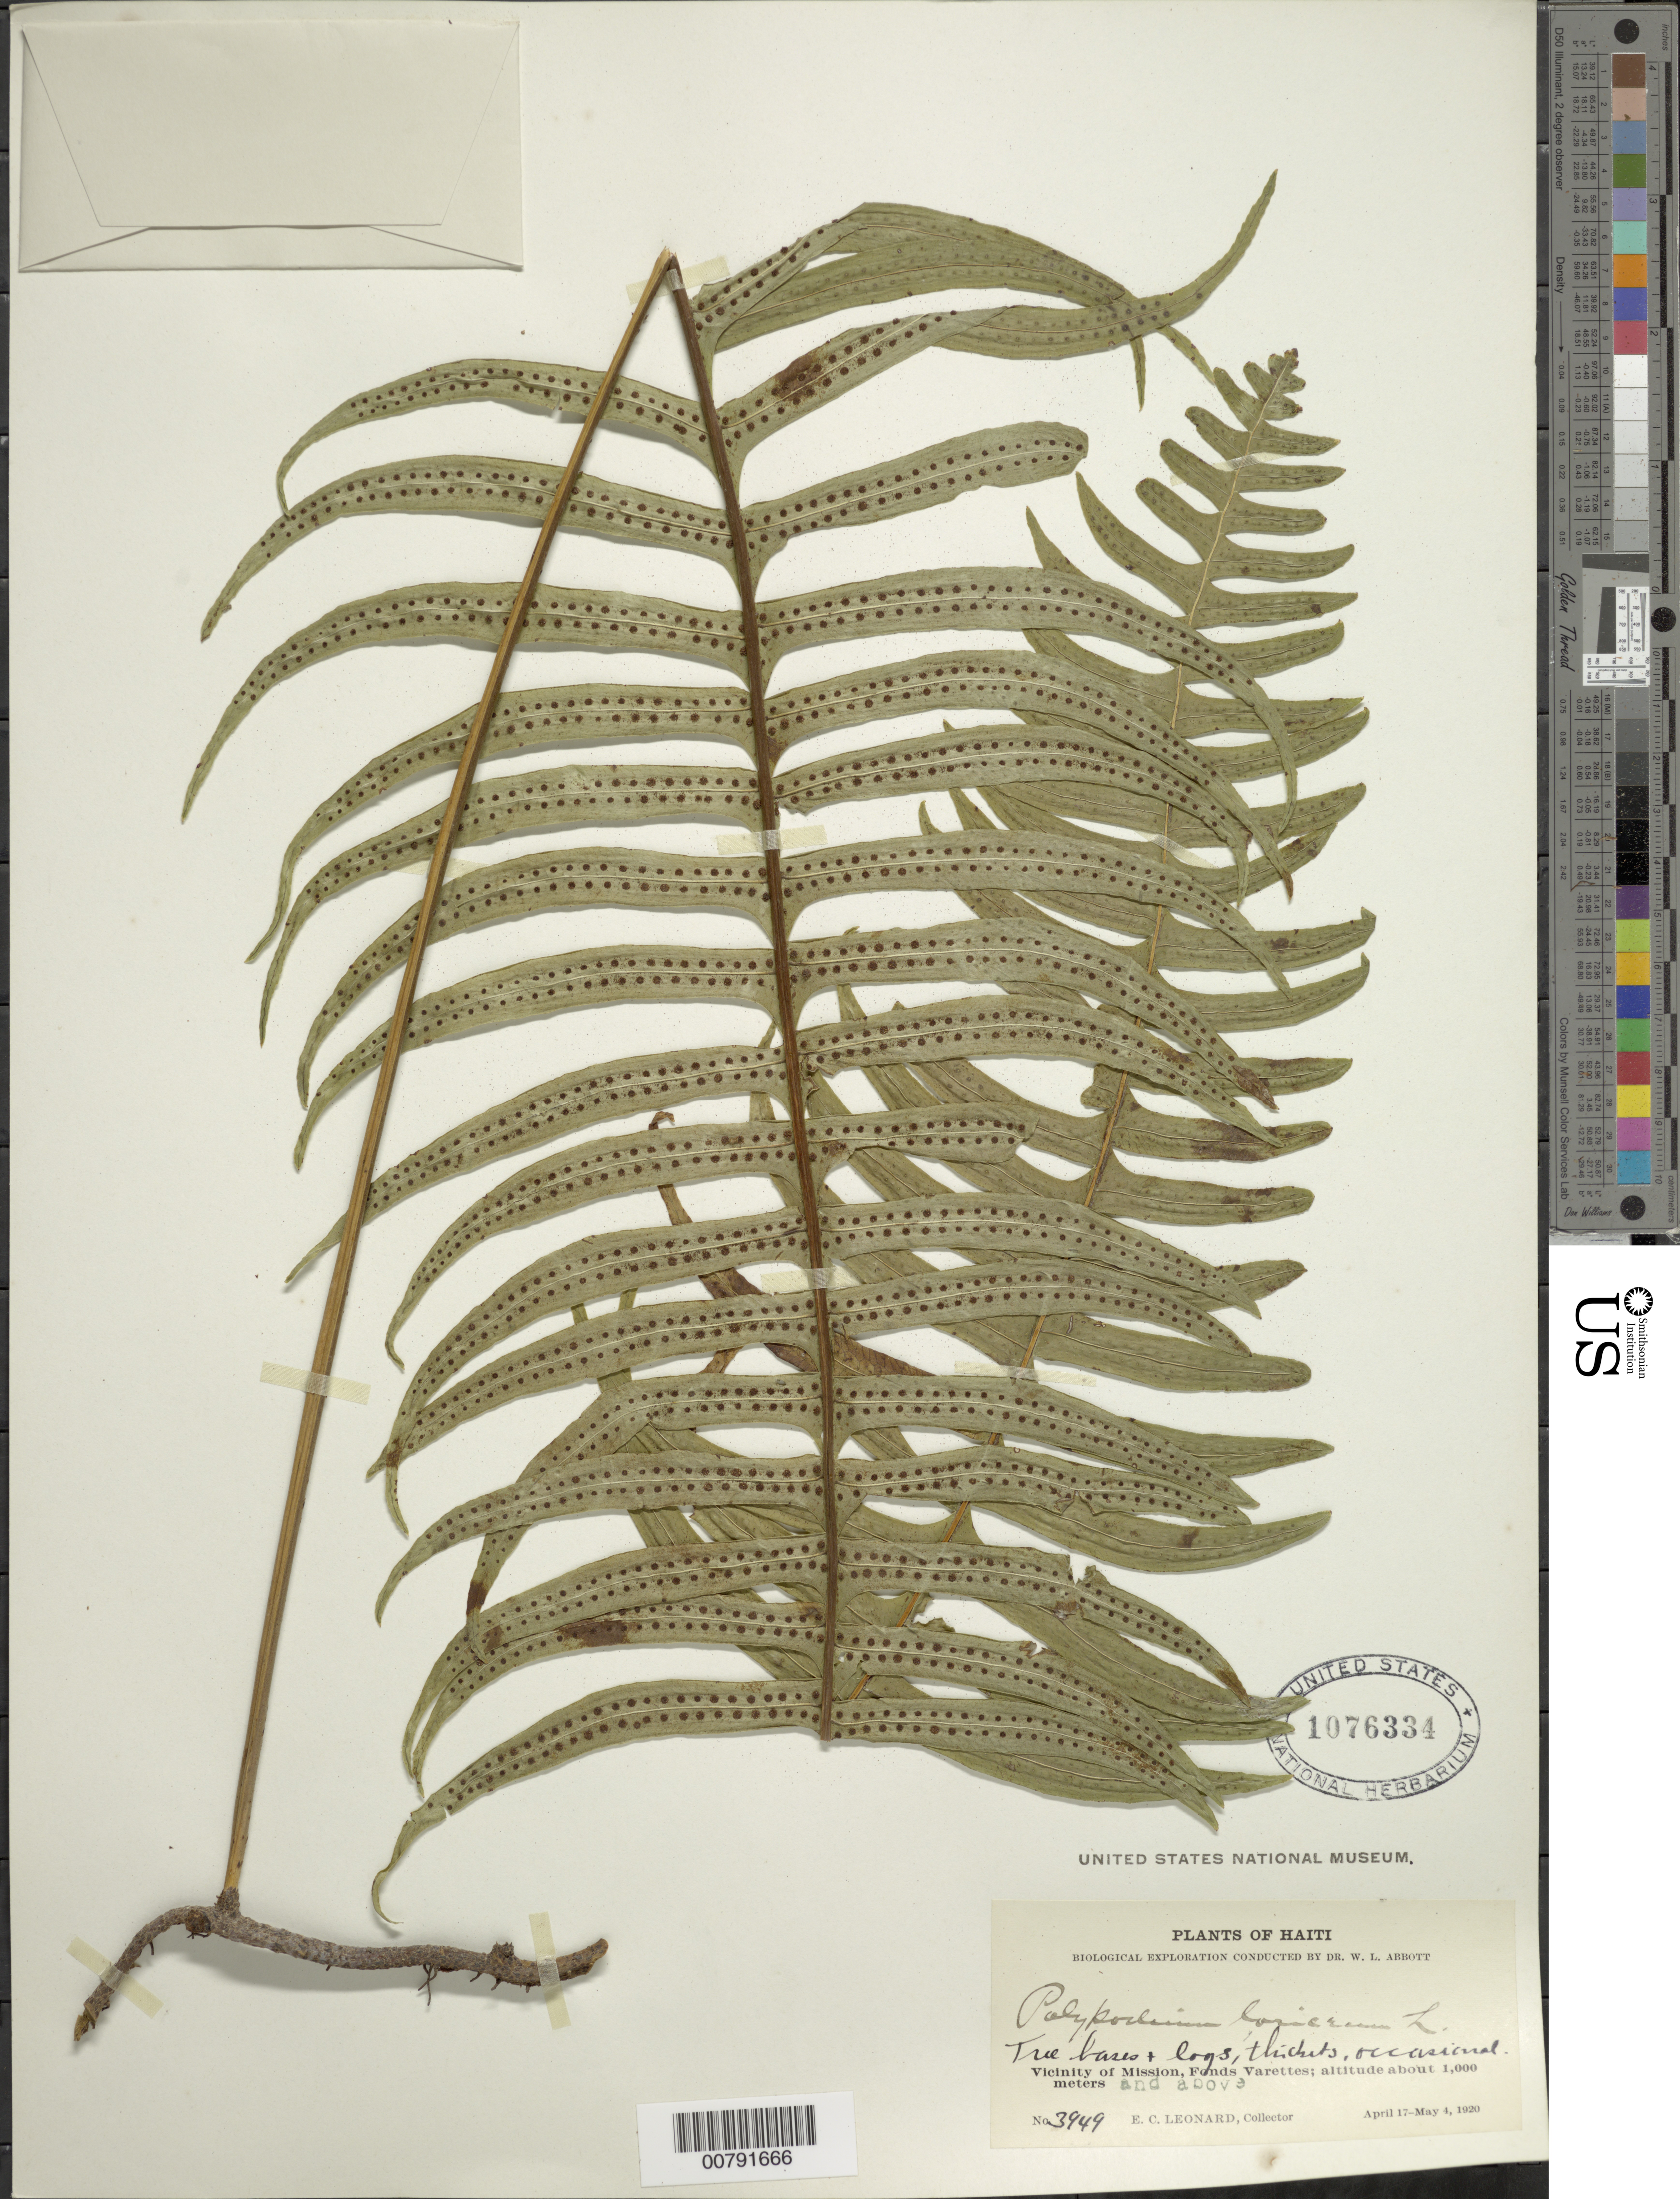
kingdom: Plantae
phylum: Tracheophyta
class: Polypodiopsida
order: Polypodiales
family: Polypodiaceae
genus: Serpocaulon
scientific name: Serpocaulon loriceum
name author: (L.) A.R. Sm.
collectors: E. C. Leonard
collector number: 3949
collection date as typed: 17 Apr 1920 04 May 1920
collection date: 1920-04-17/1920-05-04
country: Haiti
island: Hispaniola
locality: Mission vicinity, Fonds Varettes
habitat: Tree bases and logs, thickets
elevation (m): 1000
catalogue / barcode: US 1076334